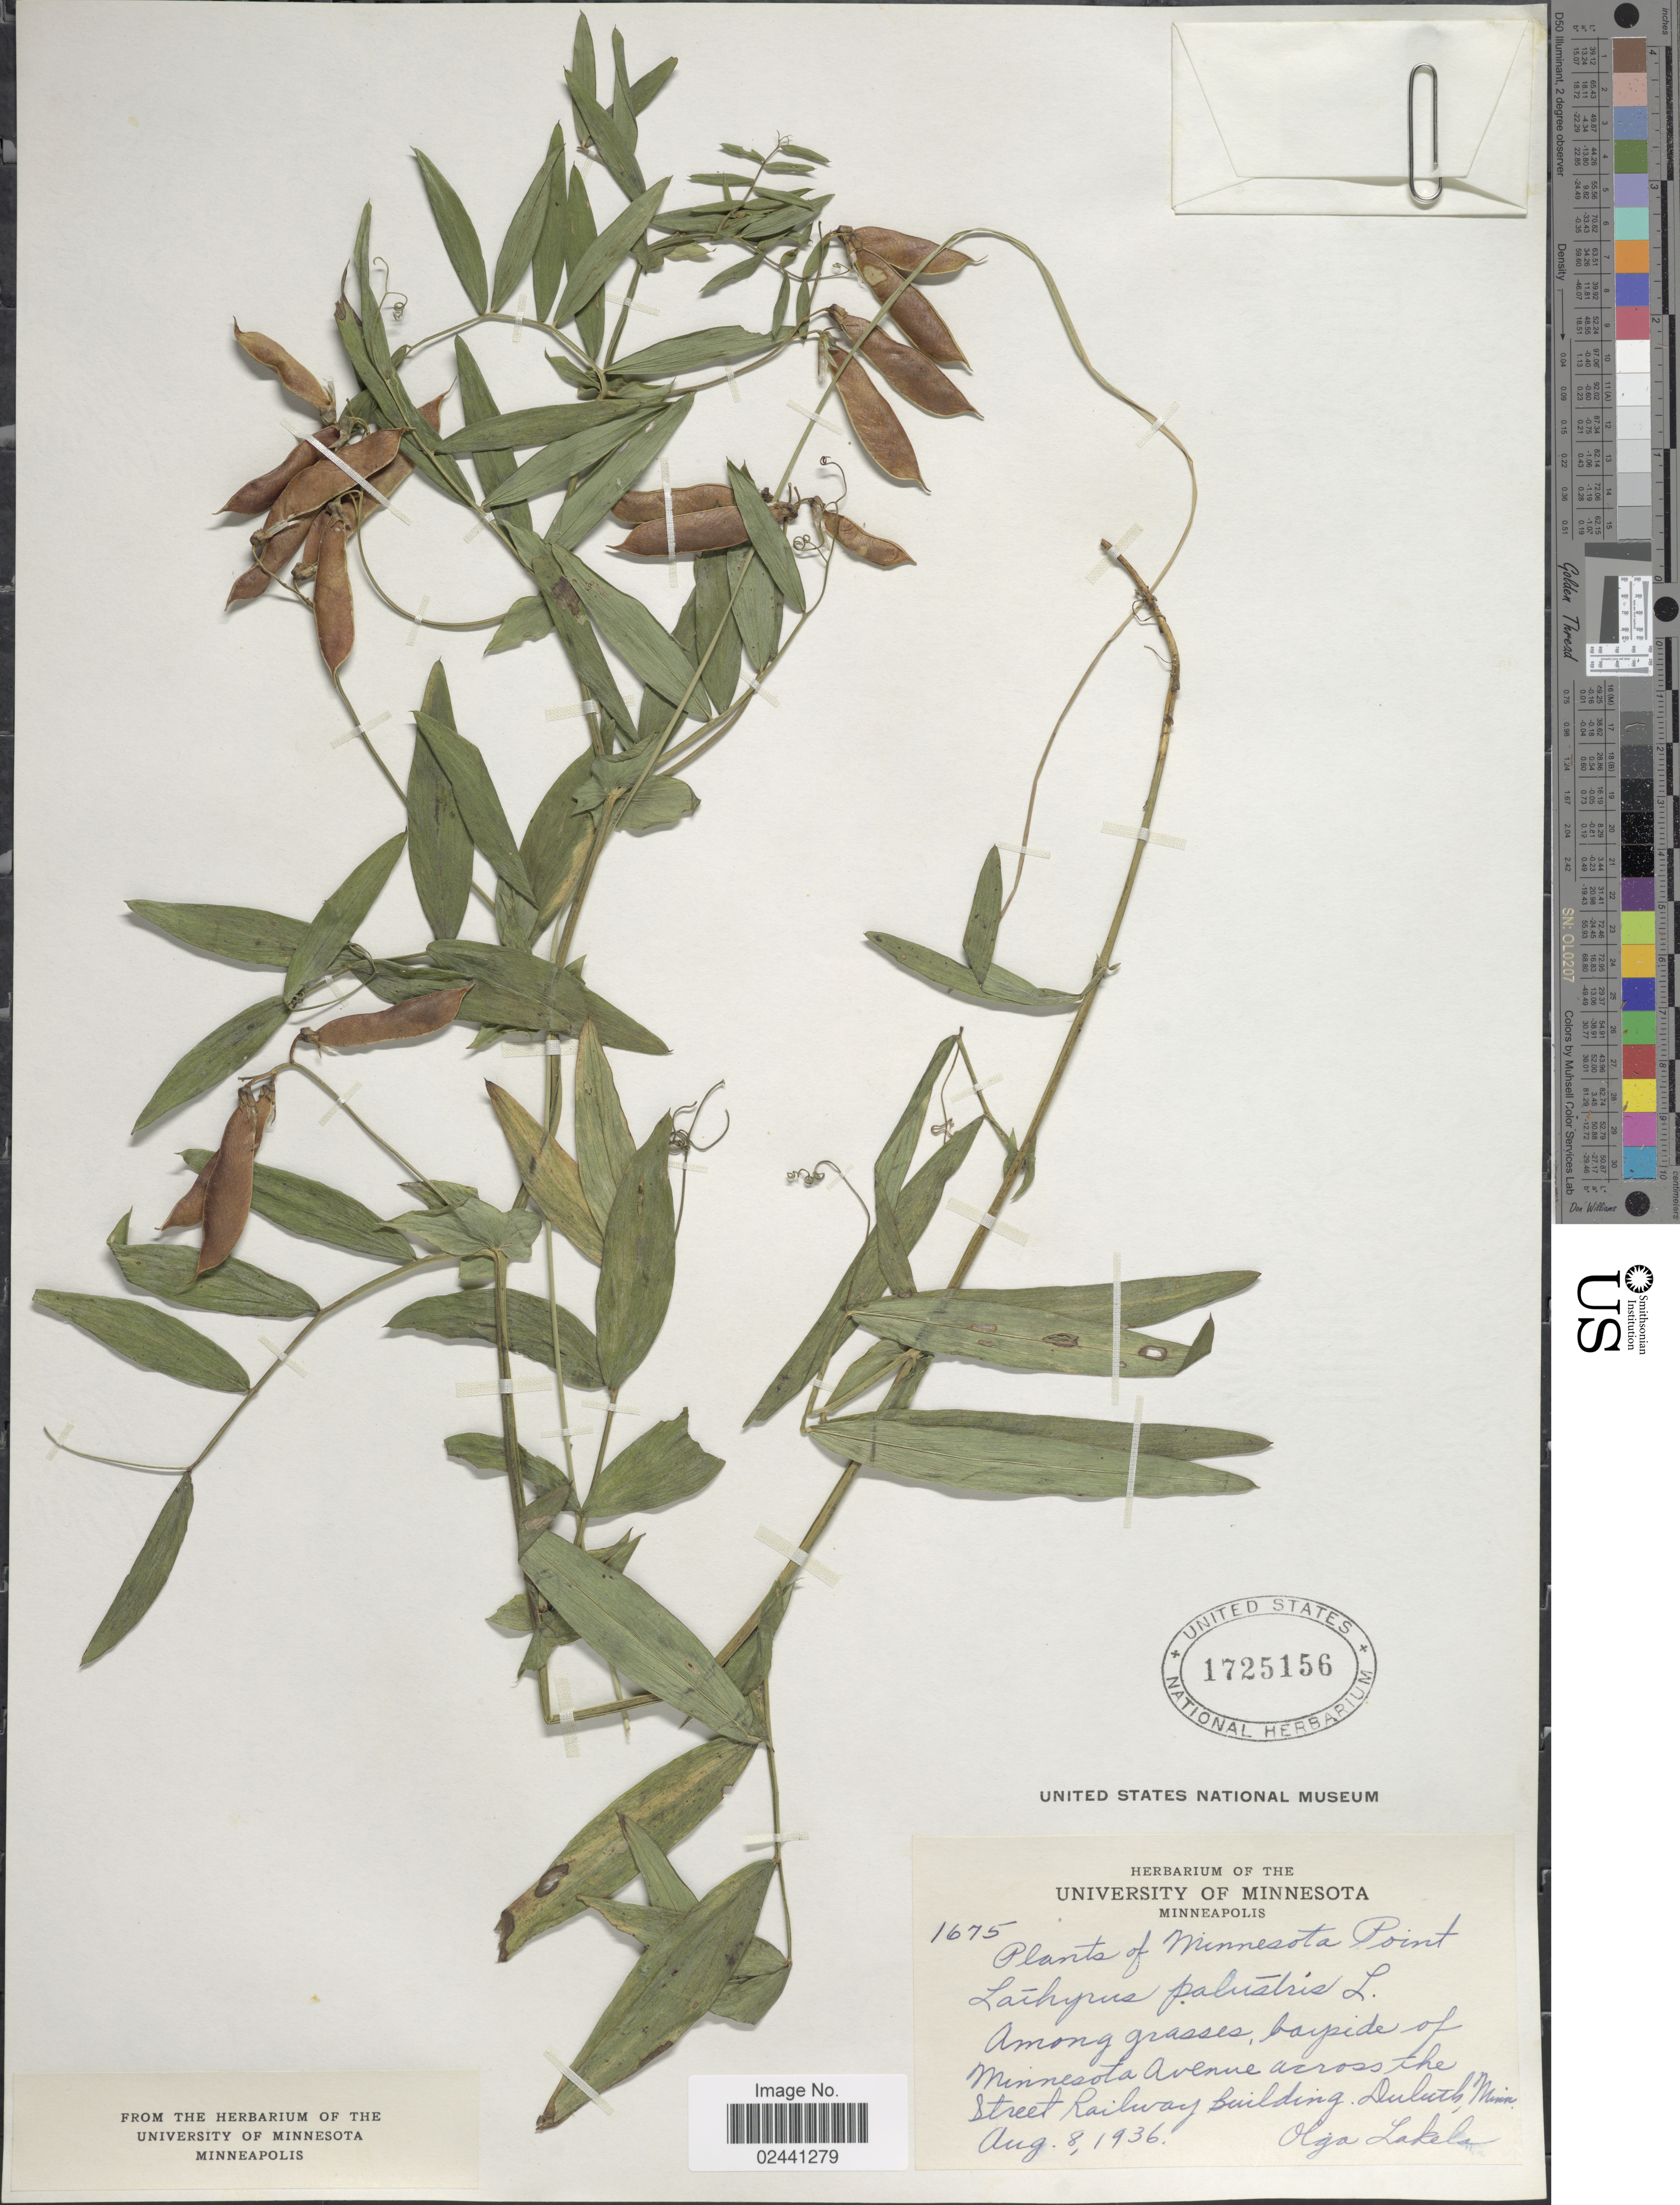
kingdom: Plantae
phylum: Tracheophyta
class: Magnoliopsida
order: Fabales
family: Fabaceae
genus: Lathyrus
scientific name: Lathyrus palustris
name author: L.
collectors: O. K. Lakela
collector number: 1675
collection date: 1936-08-08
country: United States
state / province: Minnesota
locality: Among grasses, bayside of Minnesota Avenue across the Street Railway Building, Dultuch, Minn.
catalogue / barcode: US 1725156